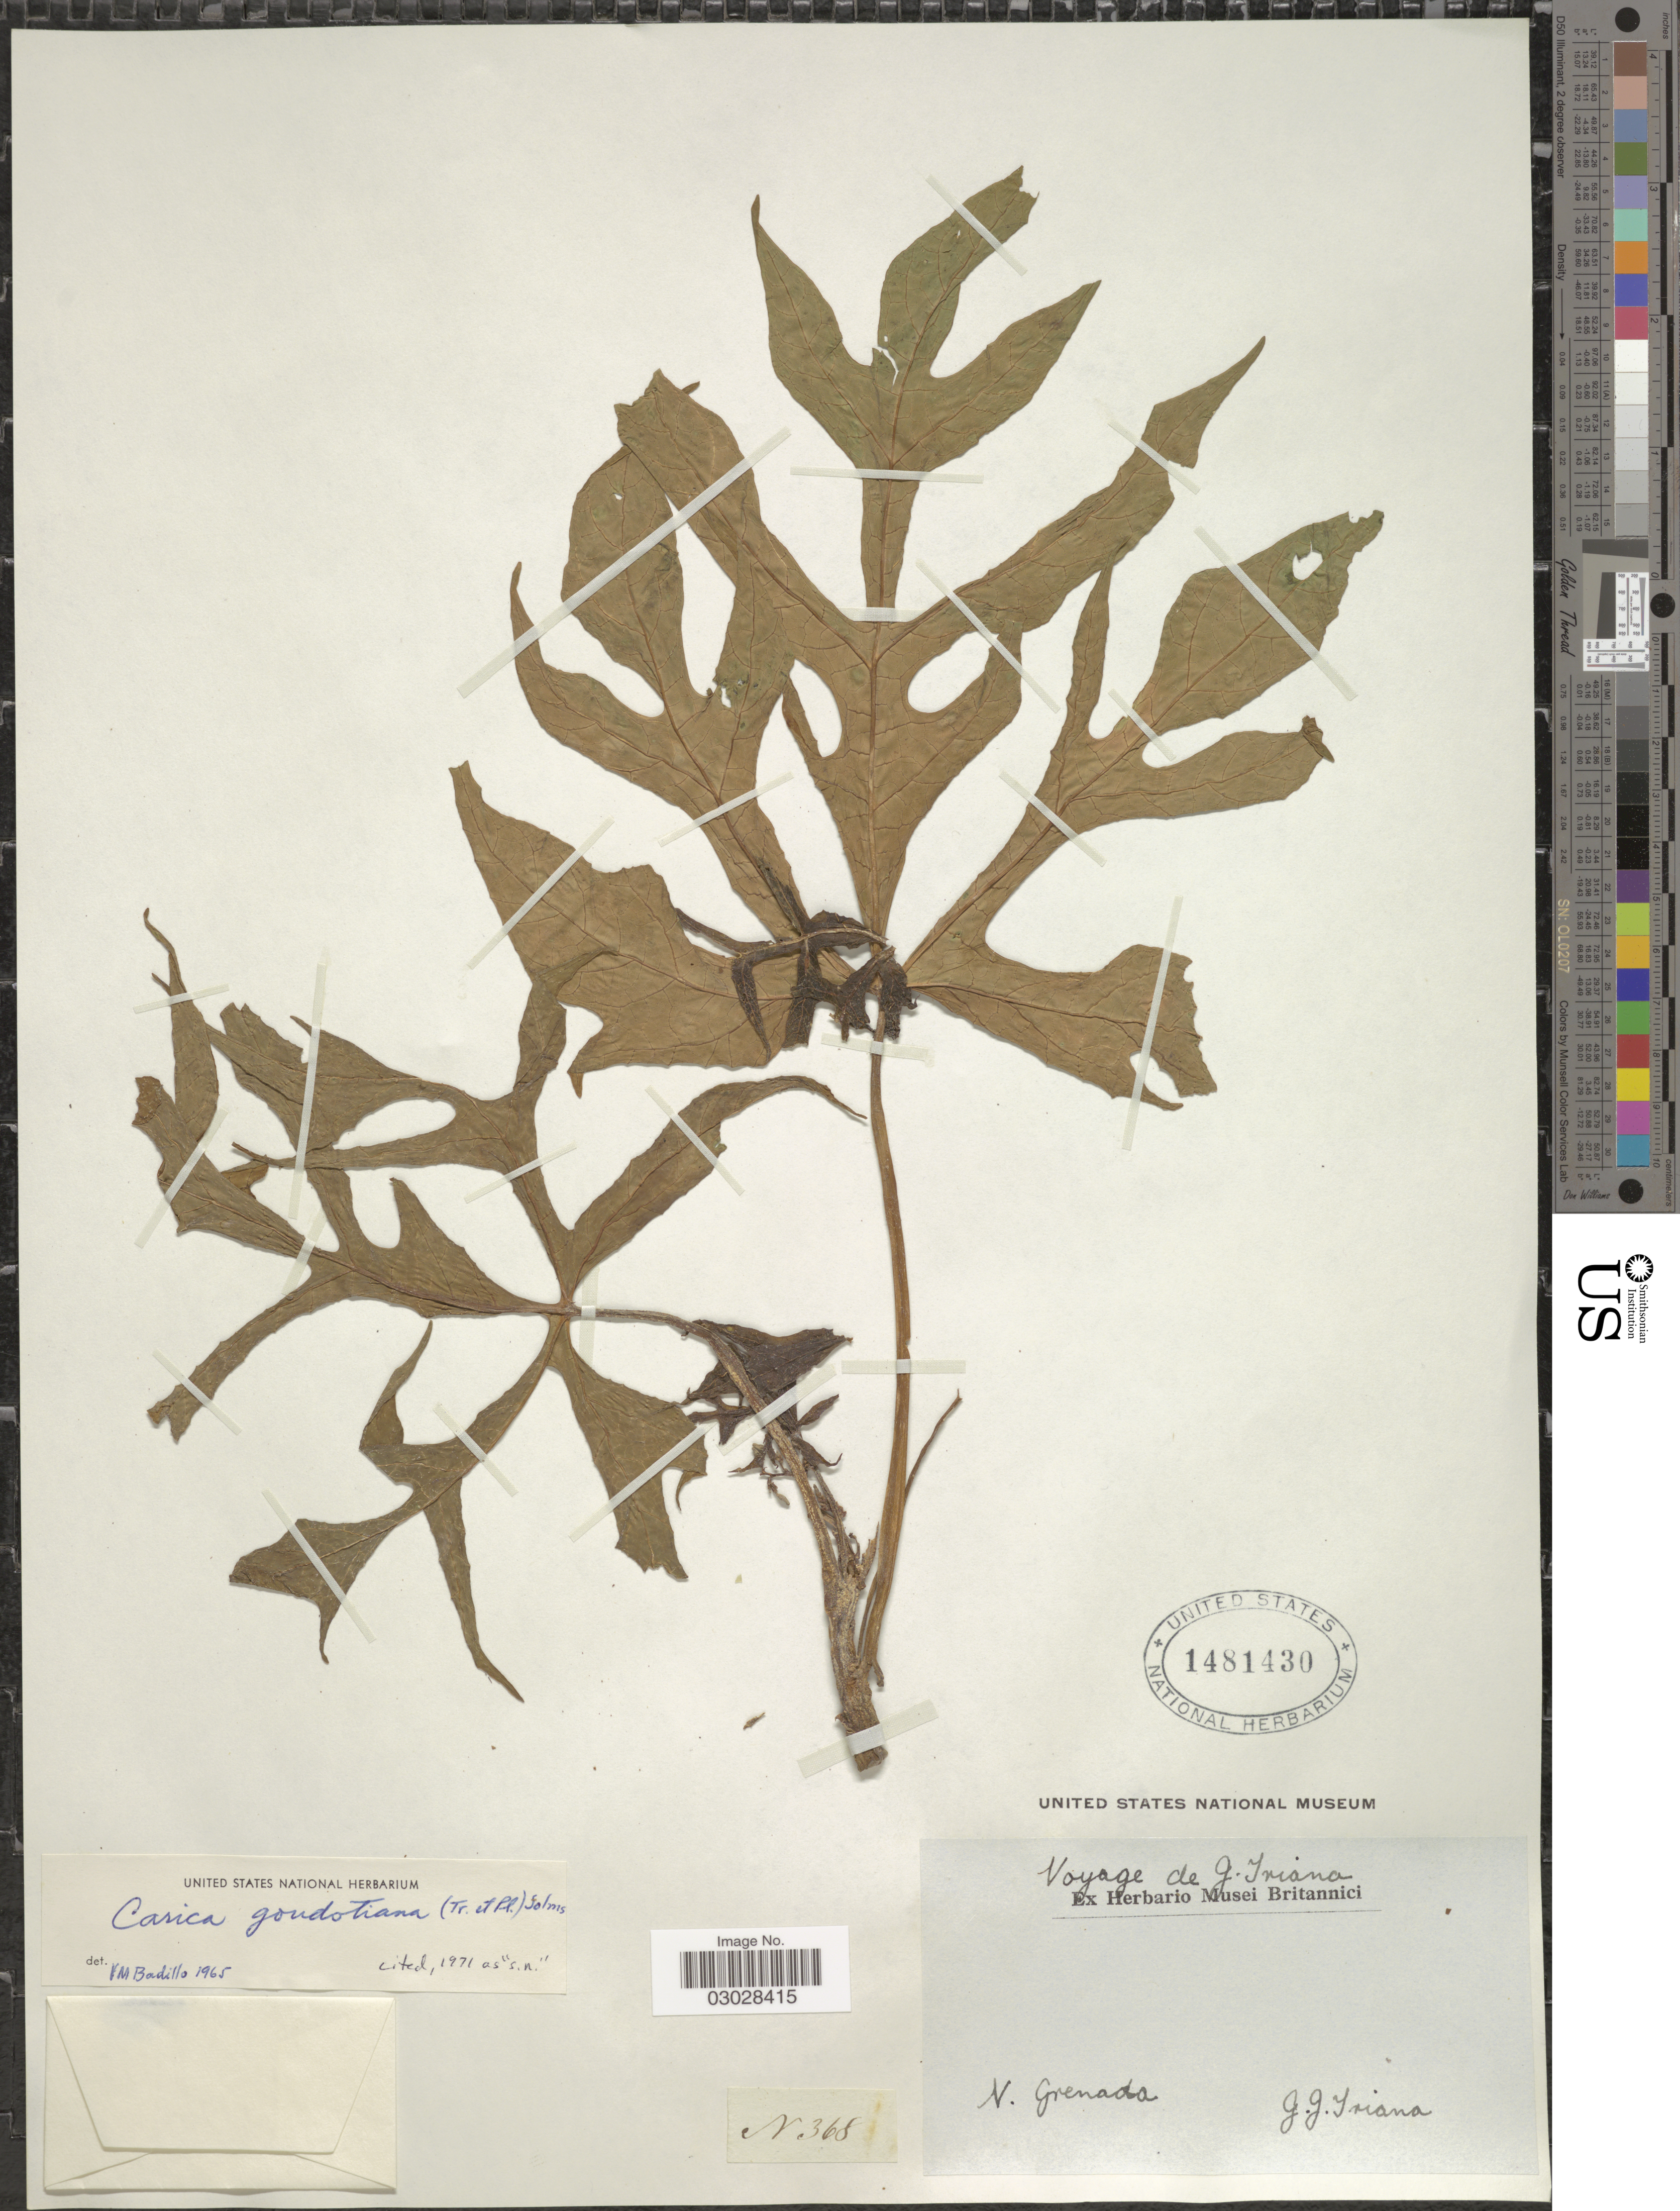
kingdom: Plantae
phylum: Tracheophyta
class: Magnoliopsida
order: Brassicales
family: Caricaceae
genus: Vasconcellea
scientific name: Vasconcellea goudotiana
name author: Triana & Planch.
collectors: J. J. Triana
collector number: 368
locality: N. Grenada.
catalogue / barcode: US 1481430